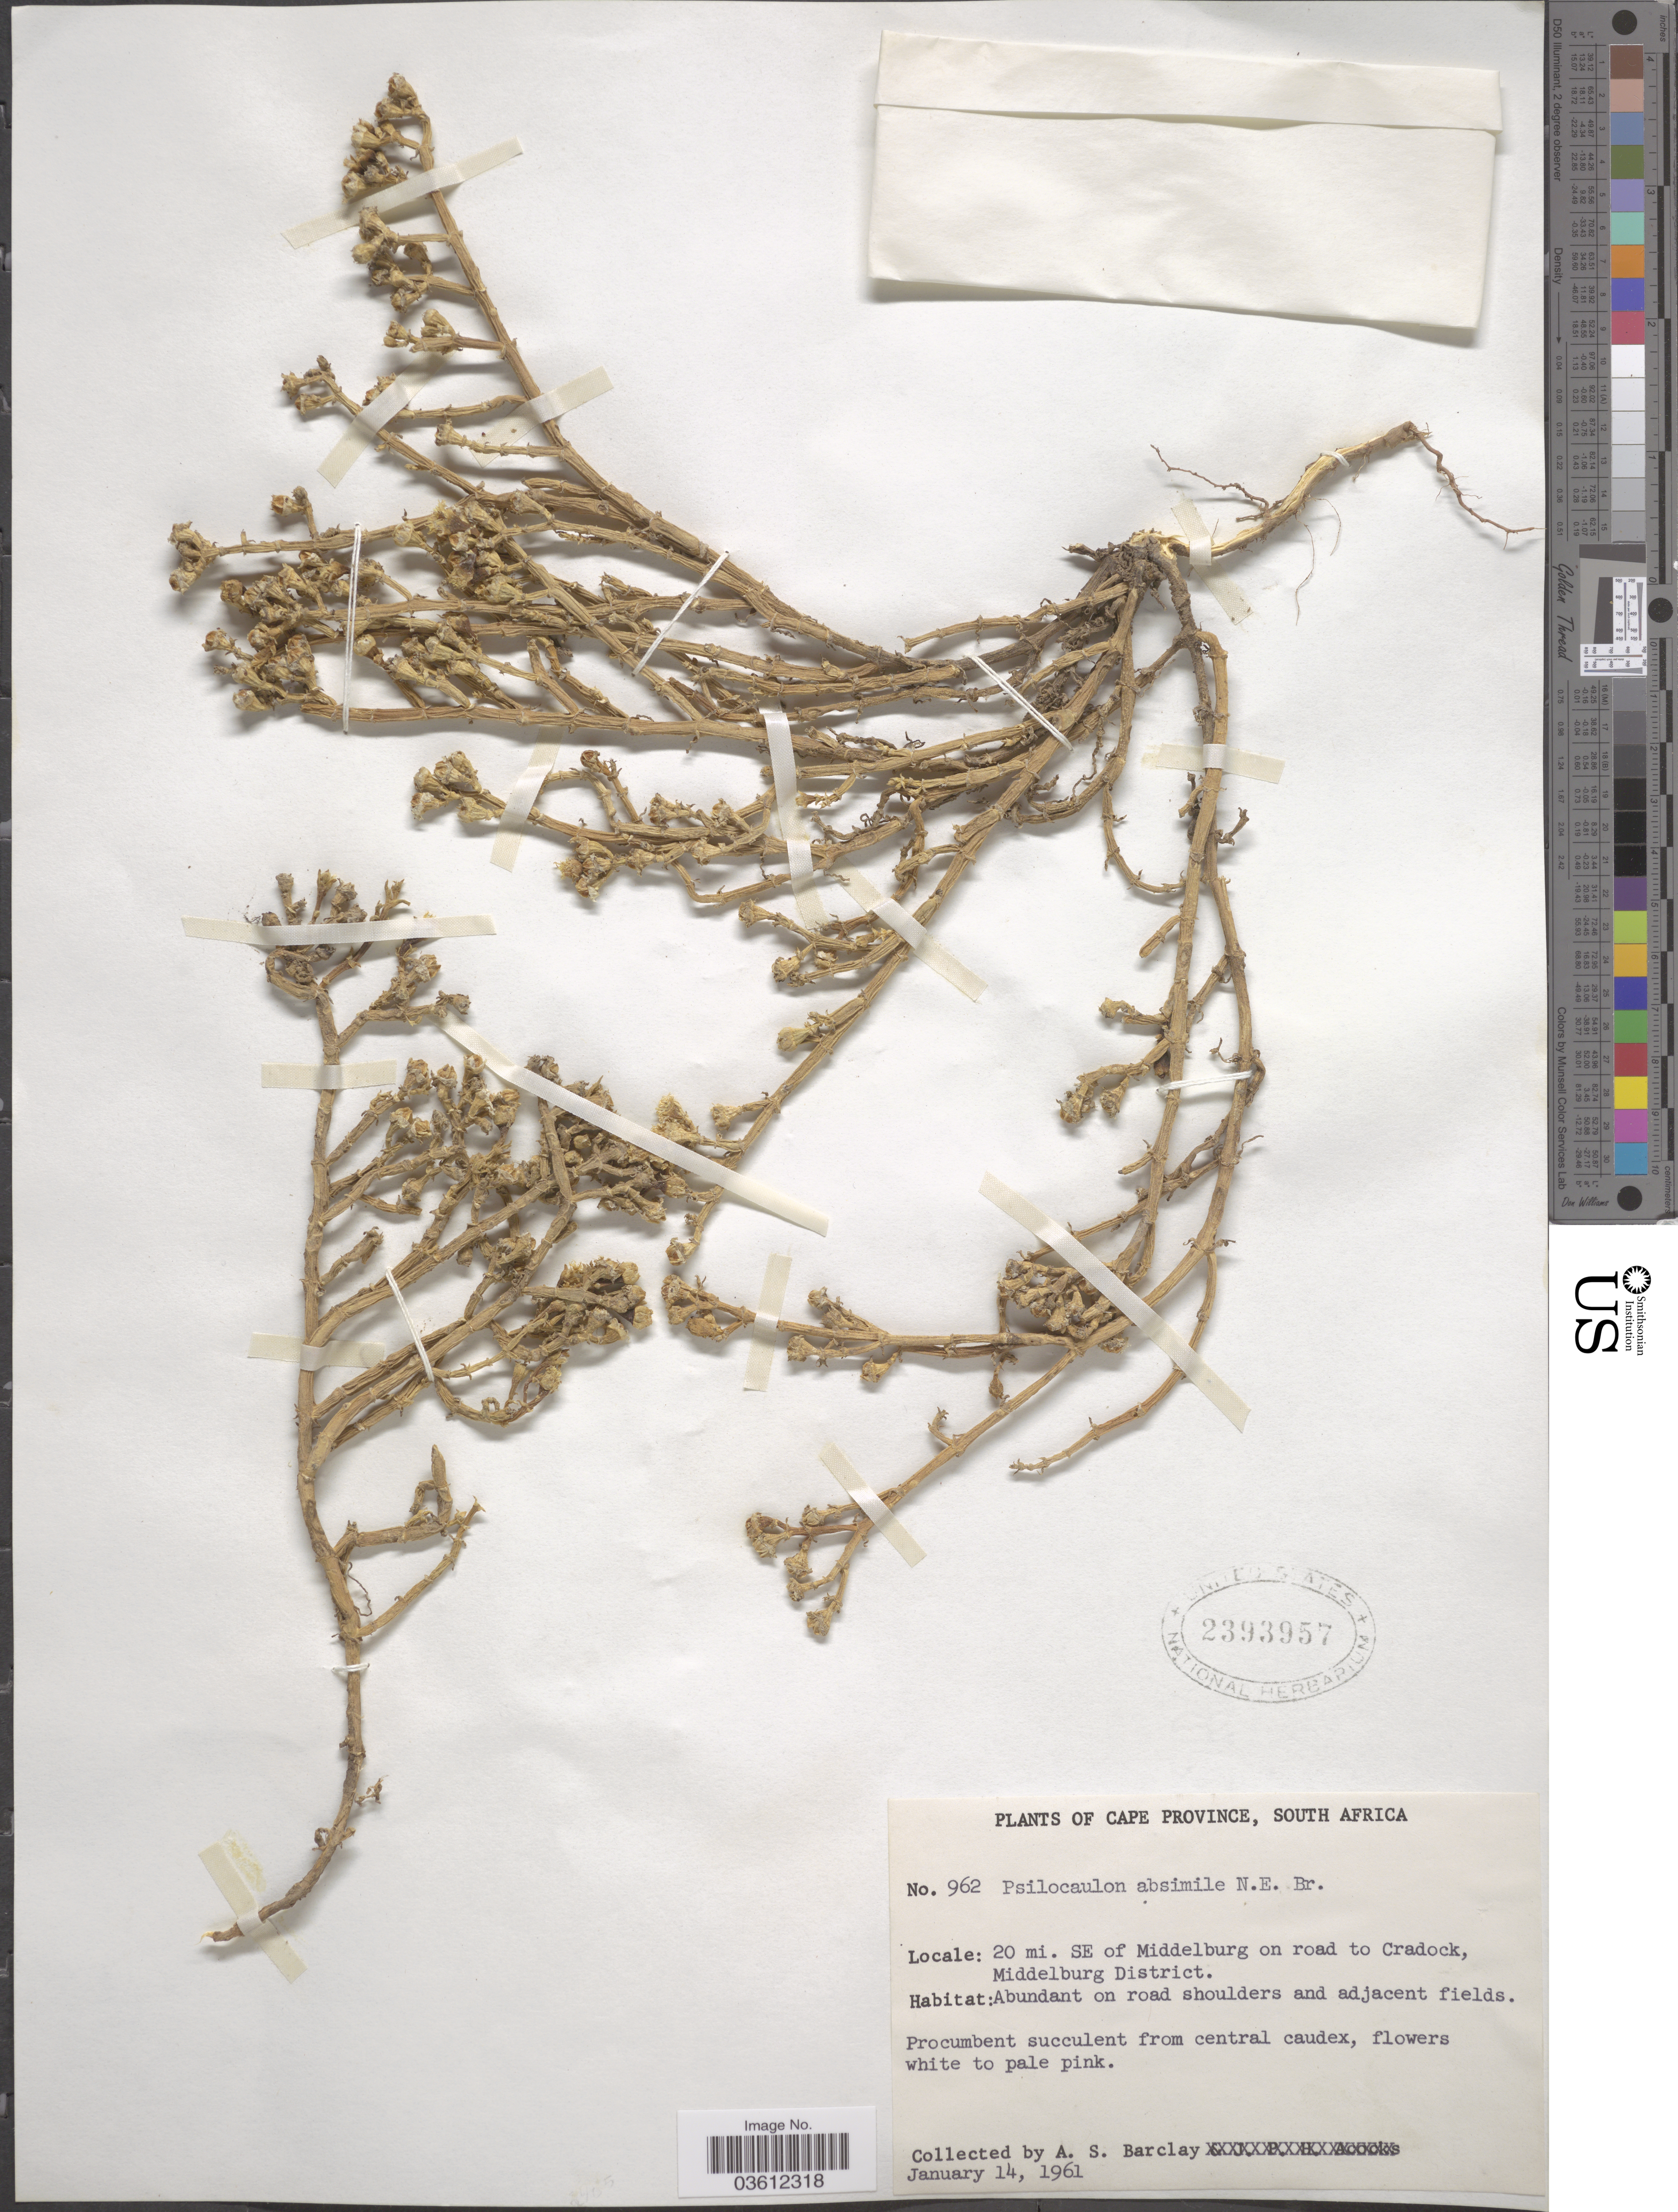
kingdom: Plantae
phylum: Tracheophyta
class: Magnoliopsida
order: Caryophyllales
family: Aizoaceae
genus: Mesembryanthemum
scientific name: Mesembryanthemum absimile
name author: N.E. Br.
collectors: A. S. Barclay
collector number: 962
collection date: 1961-01-14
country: South Africa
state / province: Eastern Cape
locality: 20 mi. SE of Middelburg on road to Cradock, Middelburg District.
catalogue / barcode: US 2393957